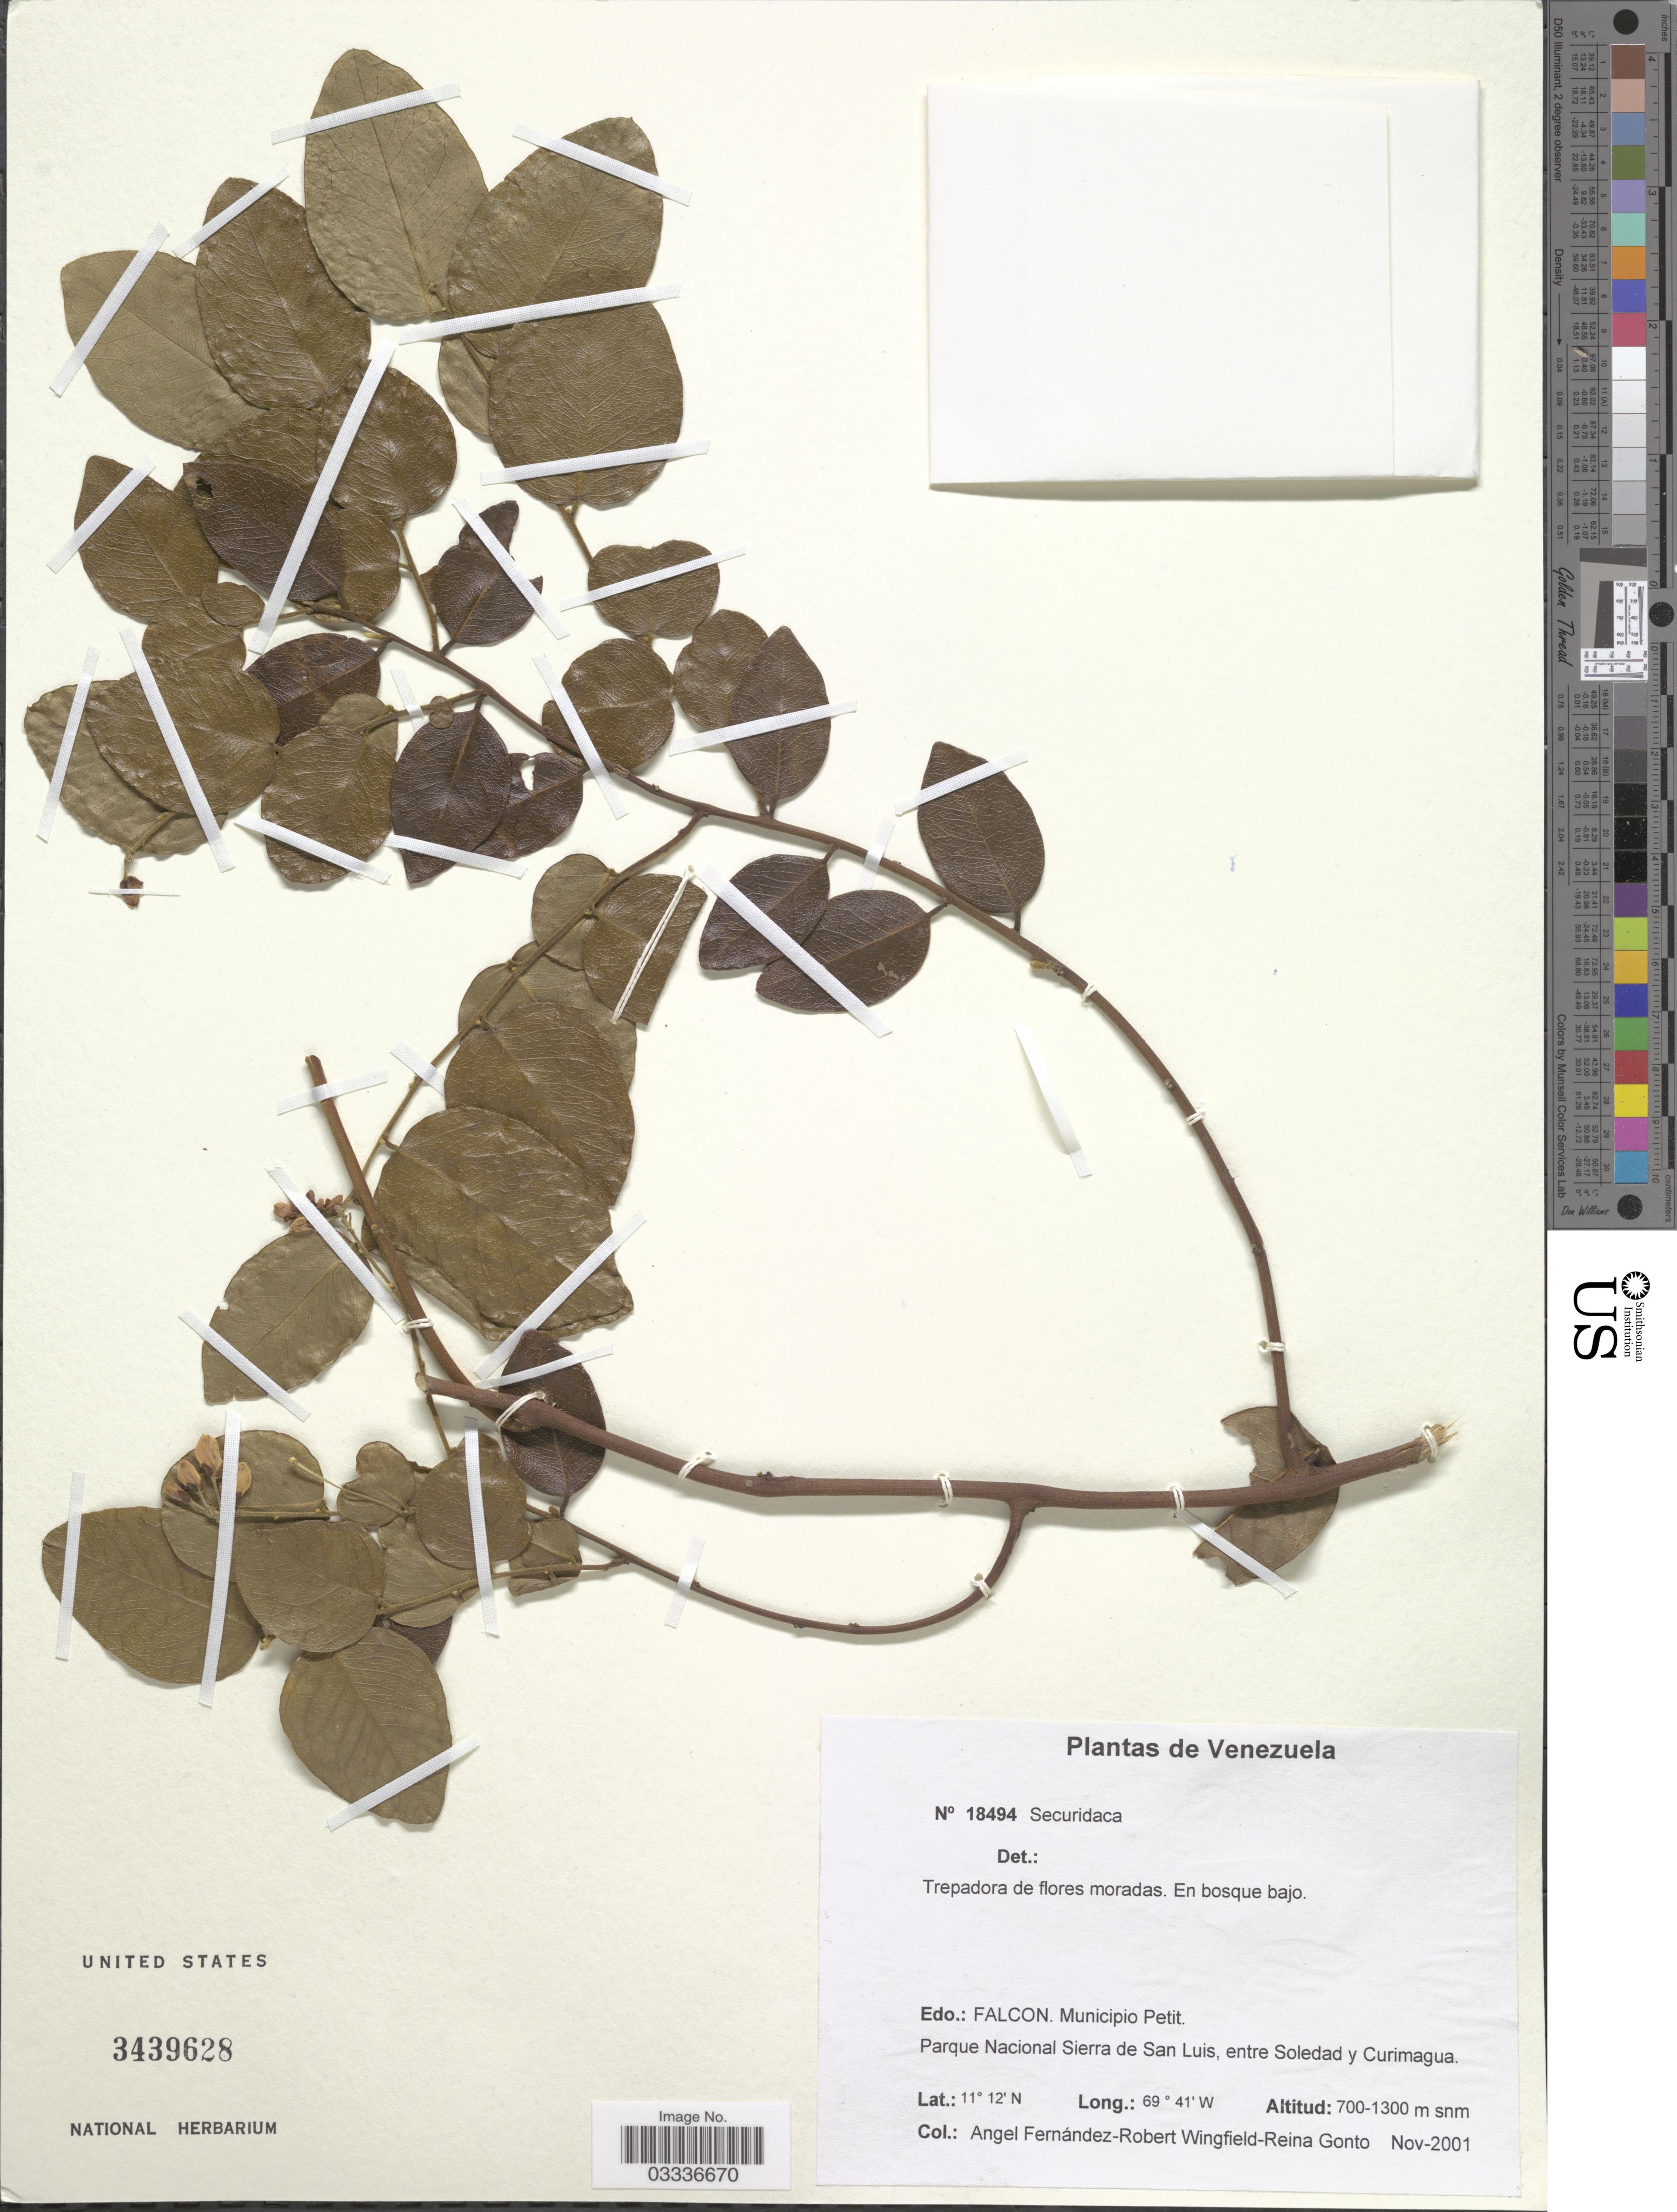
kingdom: Plantae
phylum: Tracheophyta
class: Magnoliopsida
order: Fabales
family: Polygalaceae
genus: Securidaca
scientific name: Securidaca sp.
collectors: Á. Fernández, R. C. Wingfield & R. Gonto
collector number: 18494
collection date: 2001-11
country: Venezuela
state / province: Falcón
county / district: Petit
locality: Municipio Petit. Parque Nacional Sierra de San Luis, entre Soledad y Curimagua.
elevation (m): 700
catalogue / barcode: US 3439628